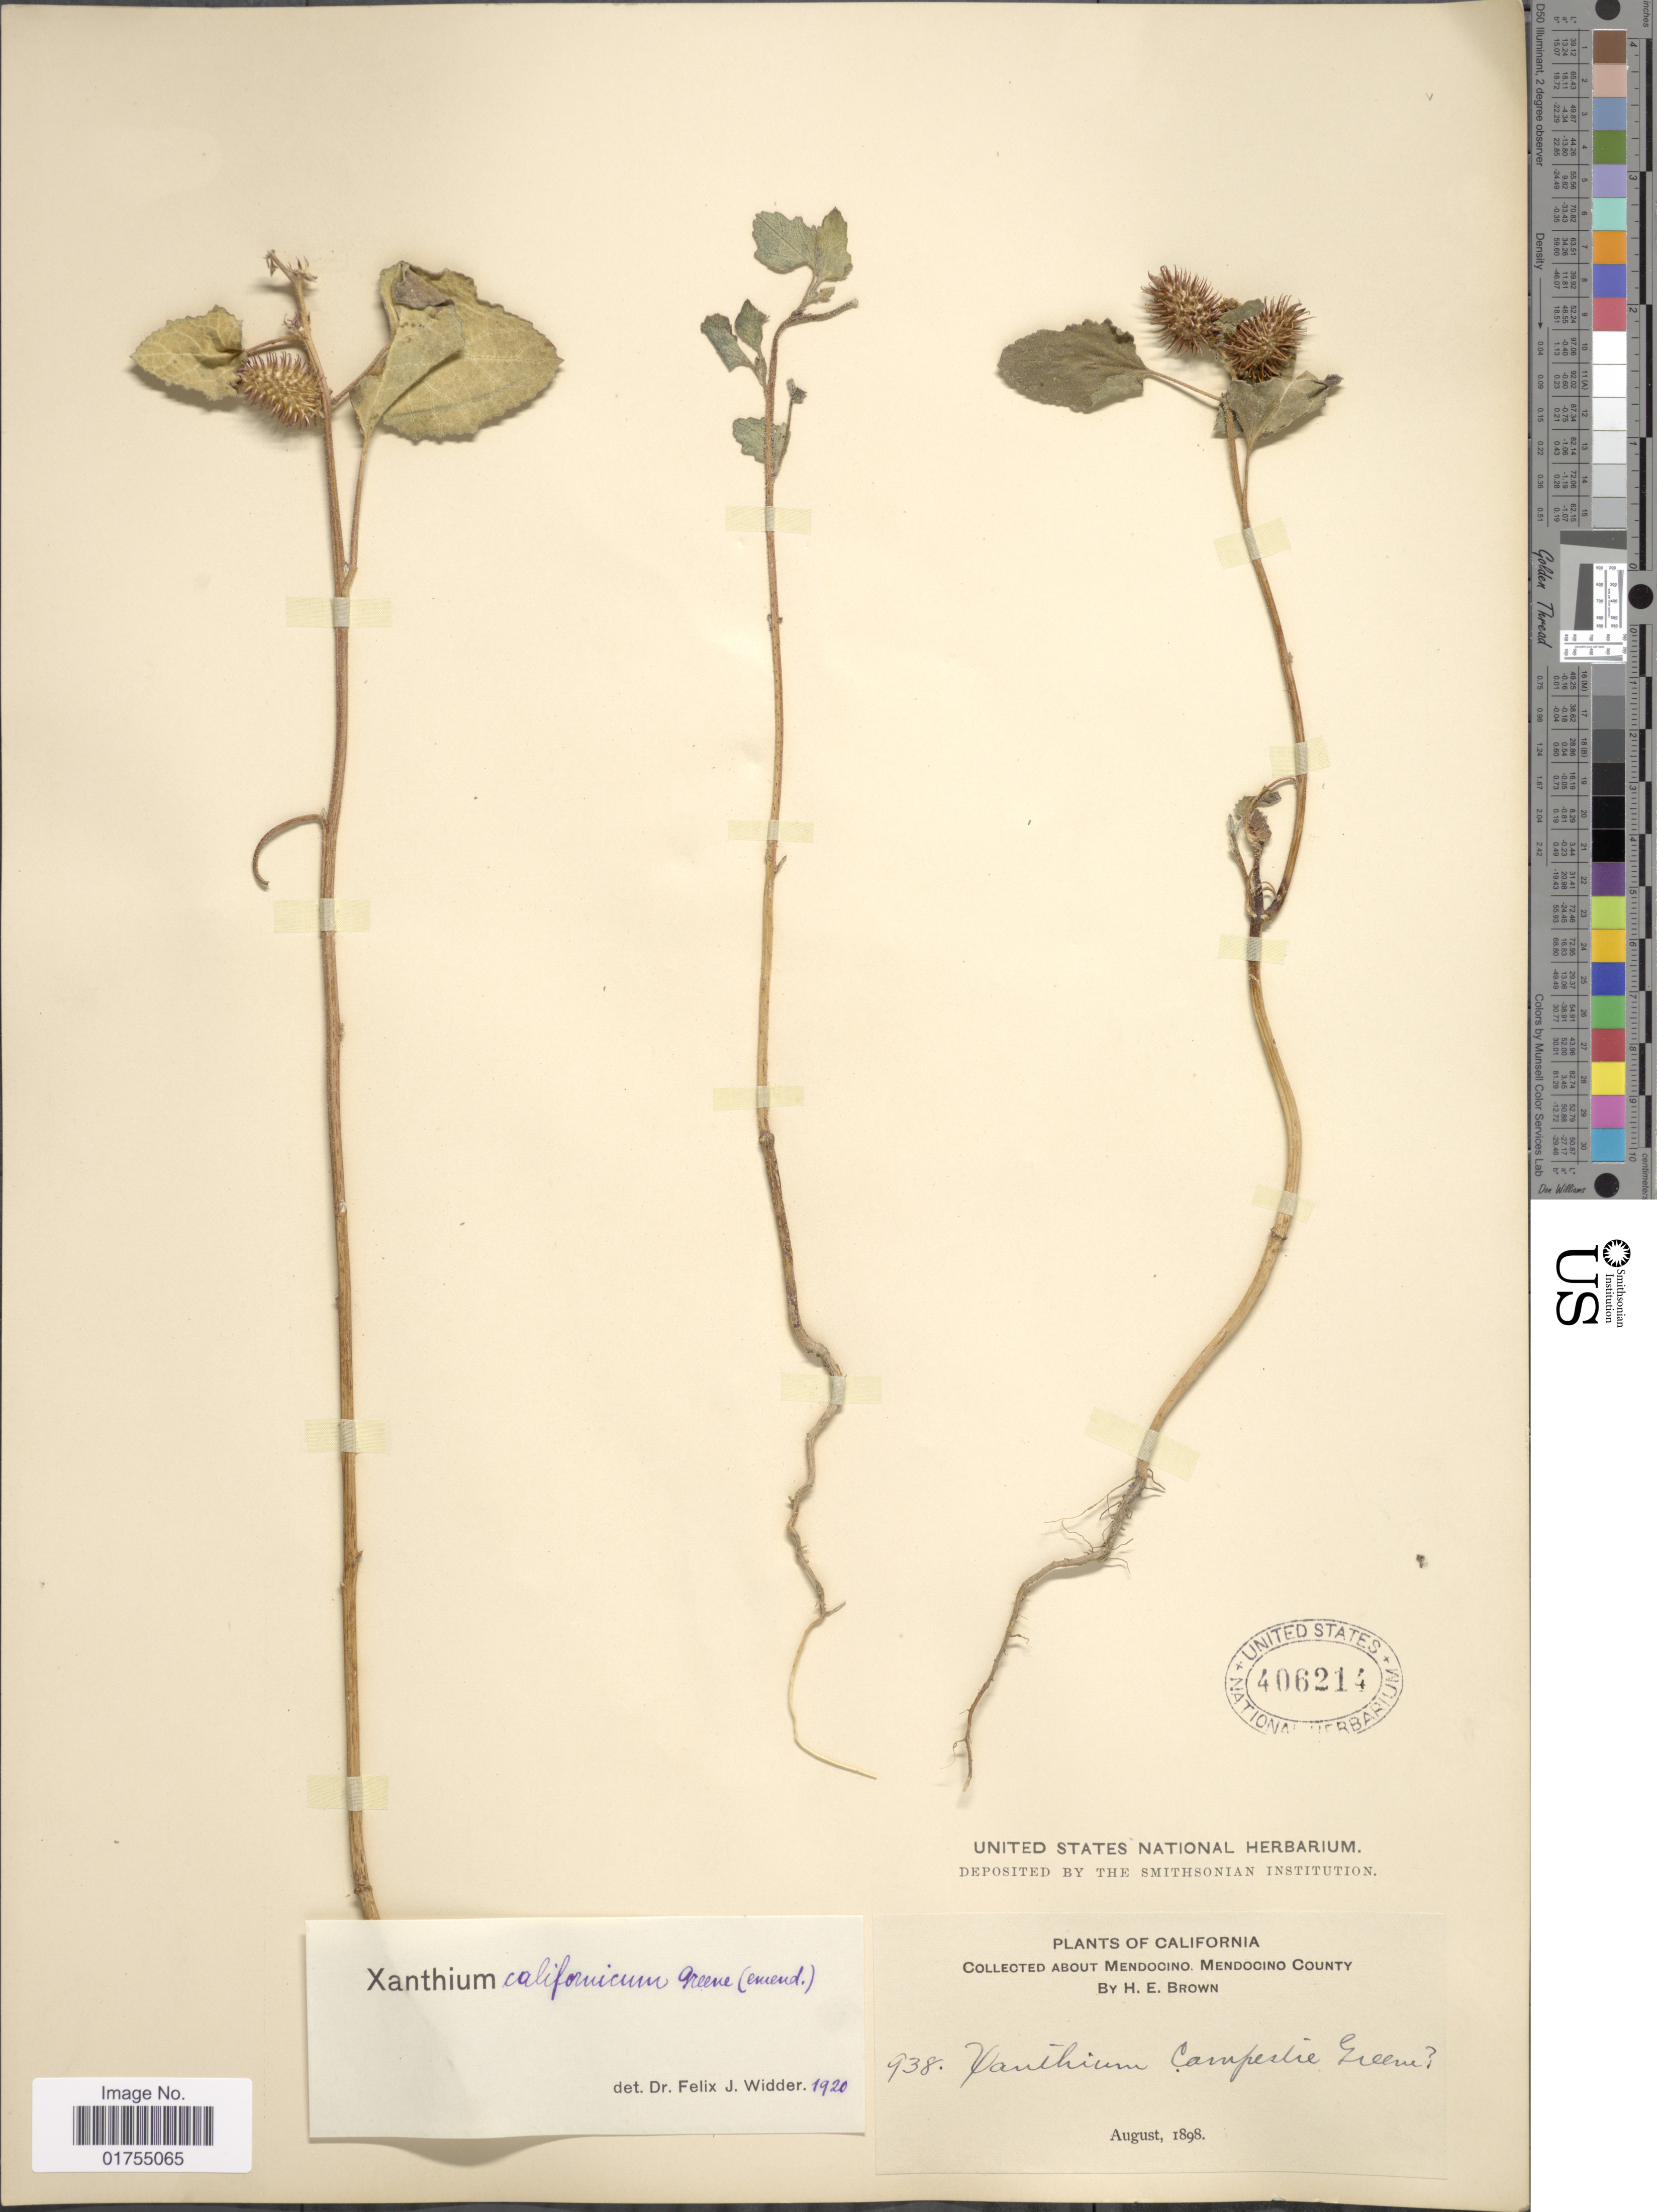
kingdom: Plantae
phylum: Tracheophyta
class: Magnoliopsida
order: Asterales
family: Asteraceae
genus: Xanthium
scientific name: Xanthium californicum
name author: Greene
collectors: H. E. Brown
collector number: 938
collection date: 1898-08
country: United States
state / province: California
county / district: Mendocino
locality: About Mendocino, Mendocino County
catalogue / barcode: US 406214